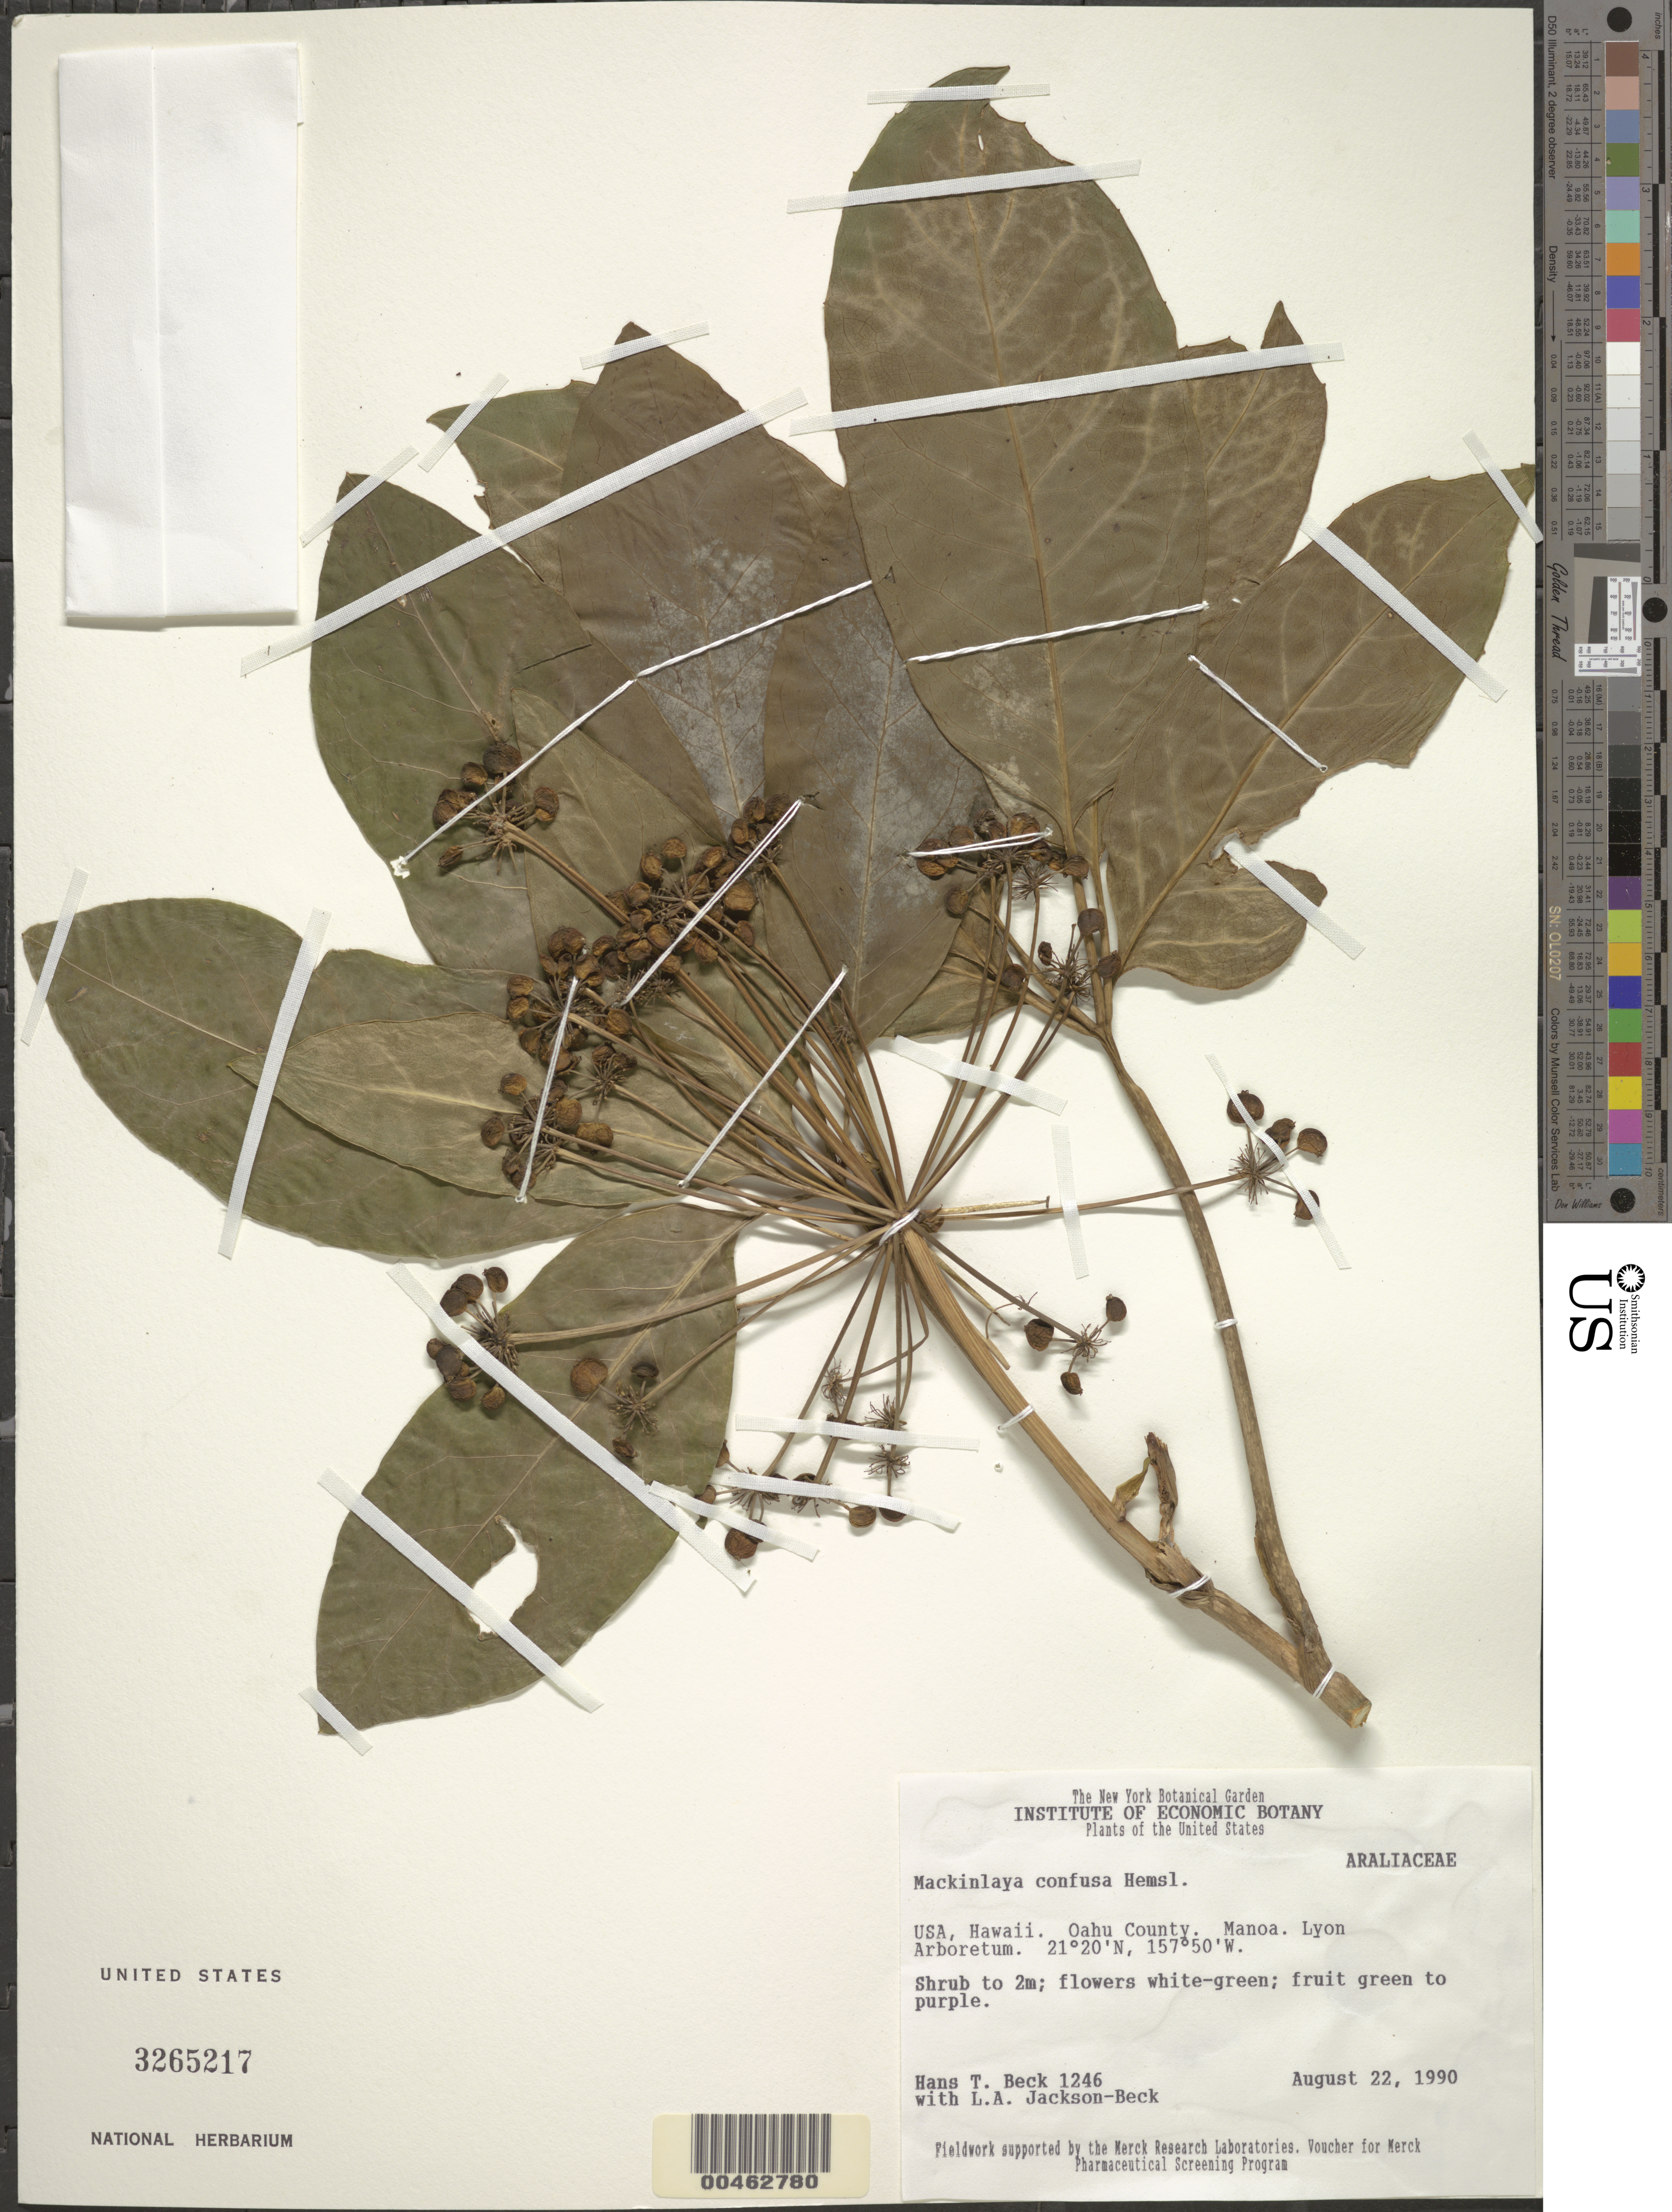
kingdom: Plantae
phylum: Tracheophyta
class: Magnoliopsida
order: Apiales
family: Apiaceae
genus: Mackinlaya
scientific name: Mackinlaya confusa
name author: Hemsl.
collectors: H. T. Beck & L. Jackson-Beck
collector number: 1246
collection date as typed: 22 Aug 1990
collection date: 1990-08-22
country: United States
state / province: Hawaii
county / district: Honolulu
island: Oahu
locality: Oahu County. Manoa. Lyon Arboretum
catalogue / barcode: US 3265217